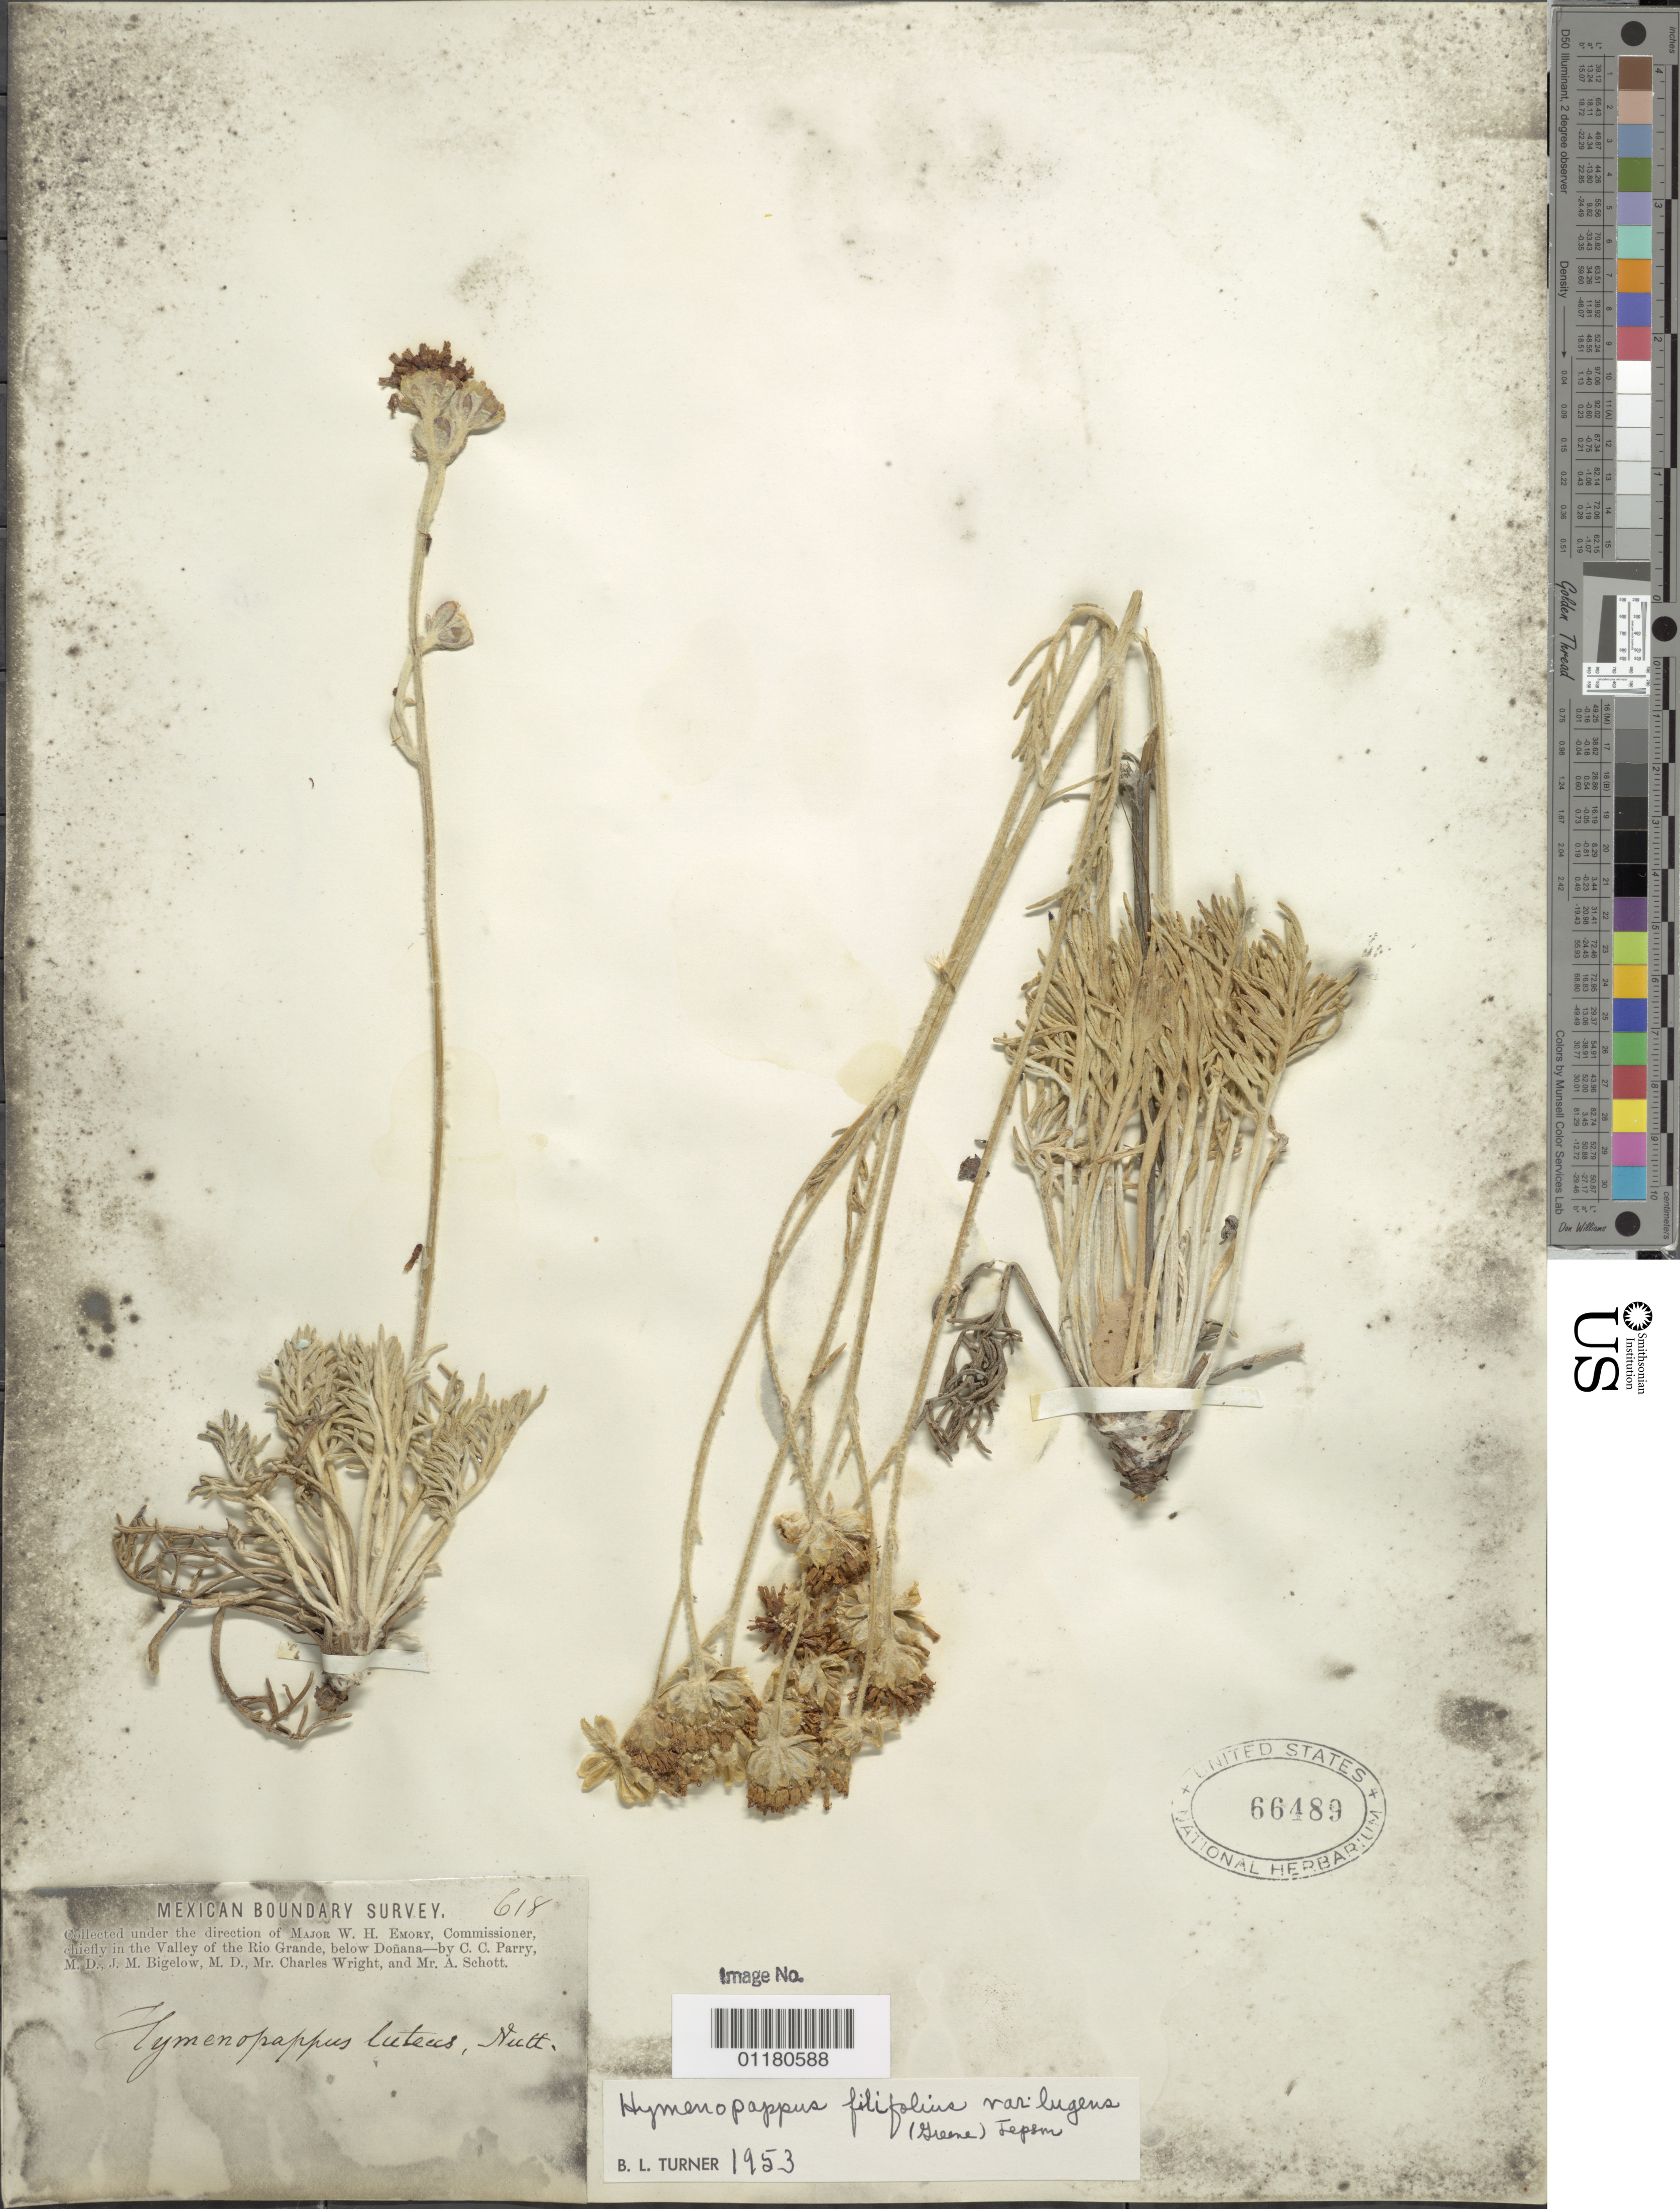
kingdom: Plantae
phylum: Tracheophyta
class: Magnoliopsida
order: Asterales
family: Asteraceae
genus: Hymenopappus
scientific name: Hymenopappus filifolius var. lugens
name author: (Greene) Jeps.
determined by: Turner, B. L.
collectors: C. C. Parry, J. M. Bigelow, C. Wright & A. Schott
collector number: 618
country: United States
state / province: Texas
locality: in the Valley of the Rio Grande, below Donana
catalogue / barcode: US 66489